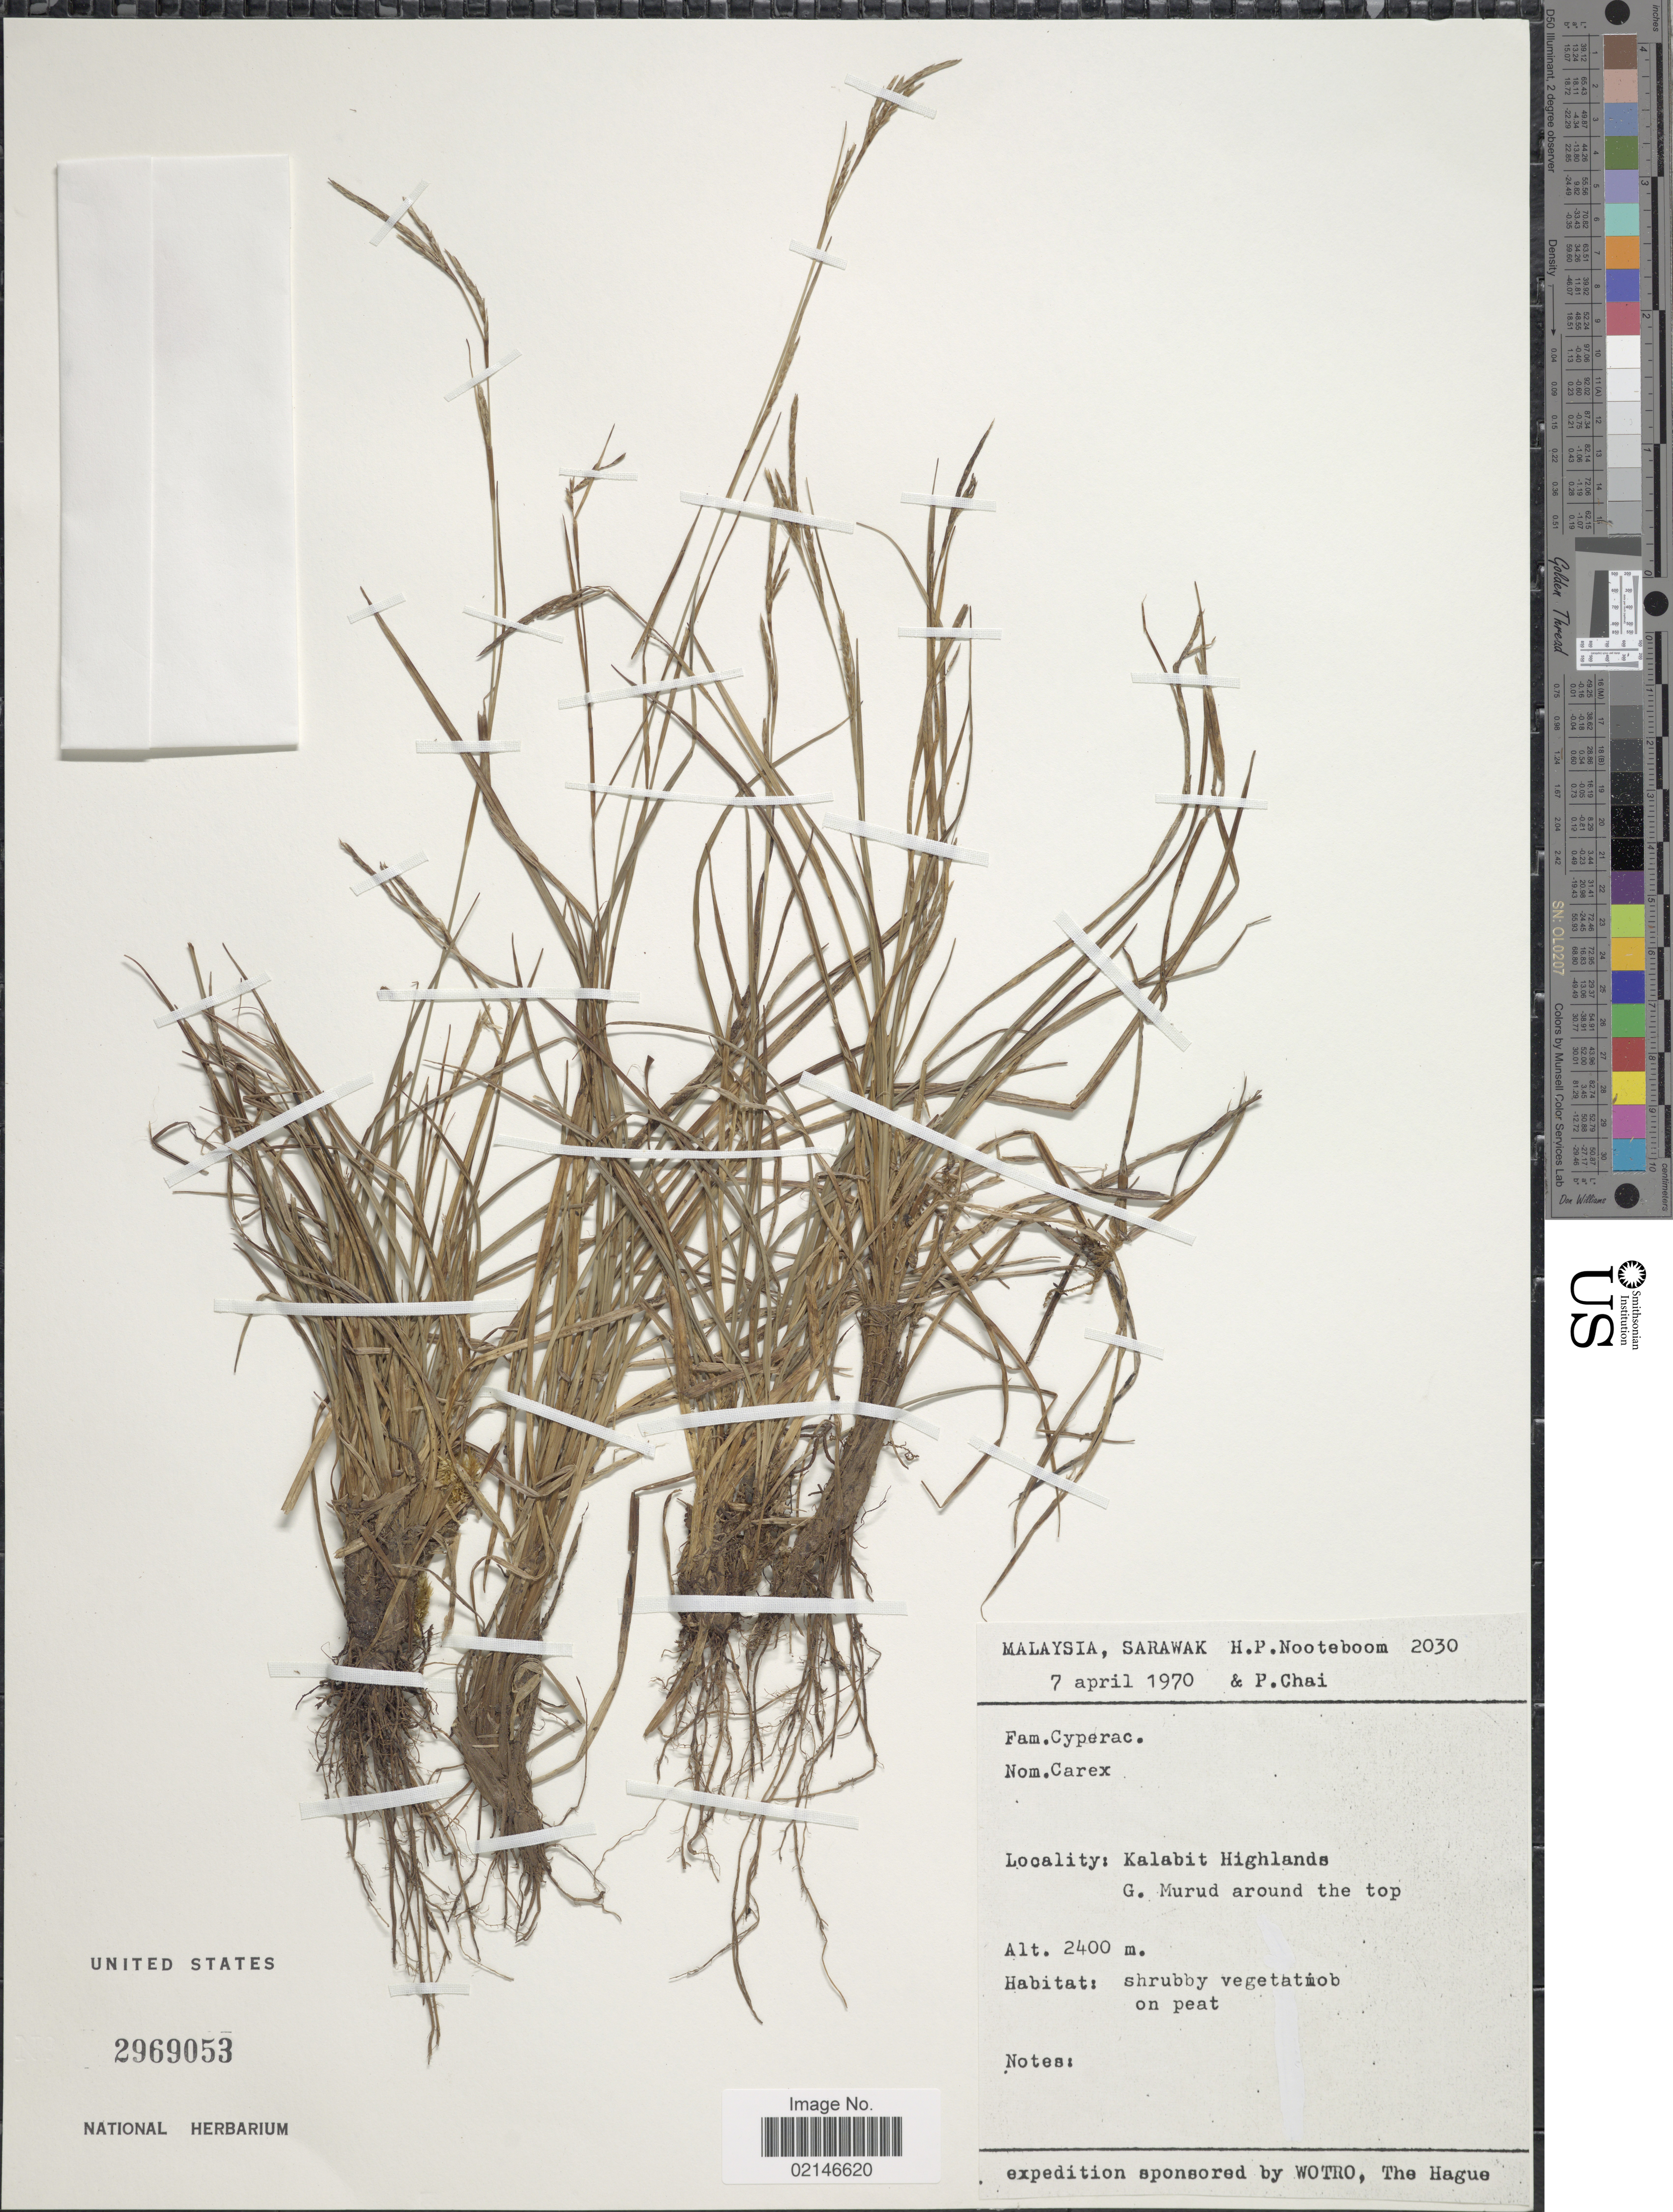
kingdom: Plantae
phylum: Tracheophyta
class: Liliopsida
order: Poales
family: Cyperaceae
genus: Carex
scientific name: Carex sp.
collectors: H. P. Nooteboom & P. Chai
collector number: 2030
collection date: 1970-01-07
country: Malaysia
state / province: Sarawak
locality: Kalabit Highlands G. Murud around the top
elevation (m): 2400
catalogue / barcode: US 2969053